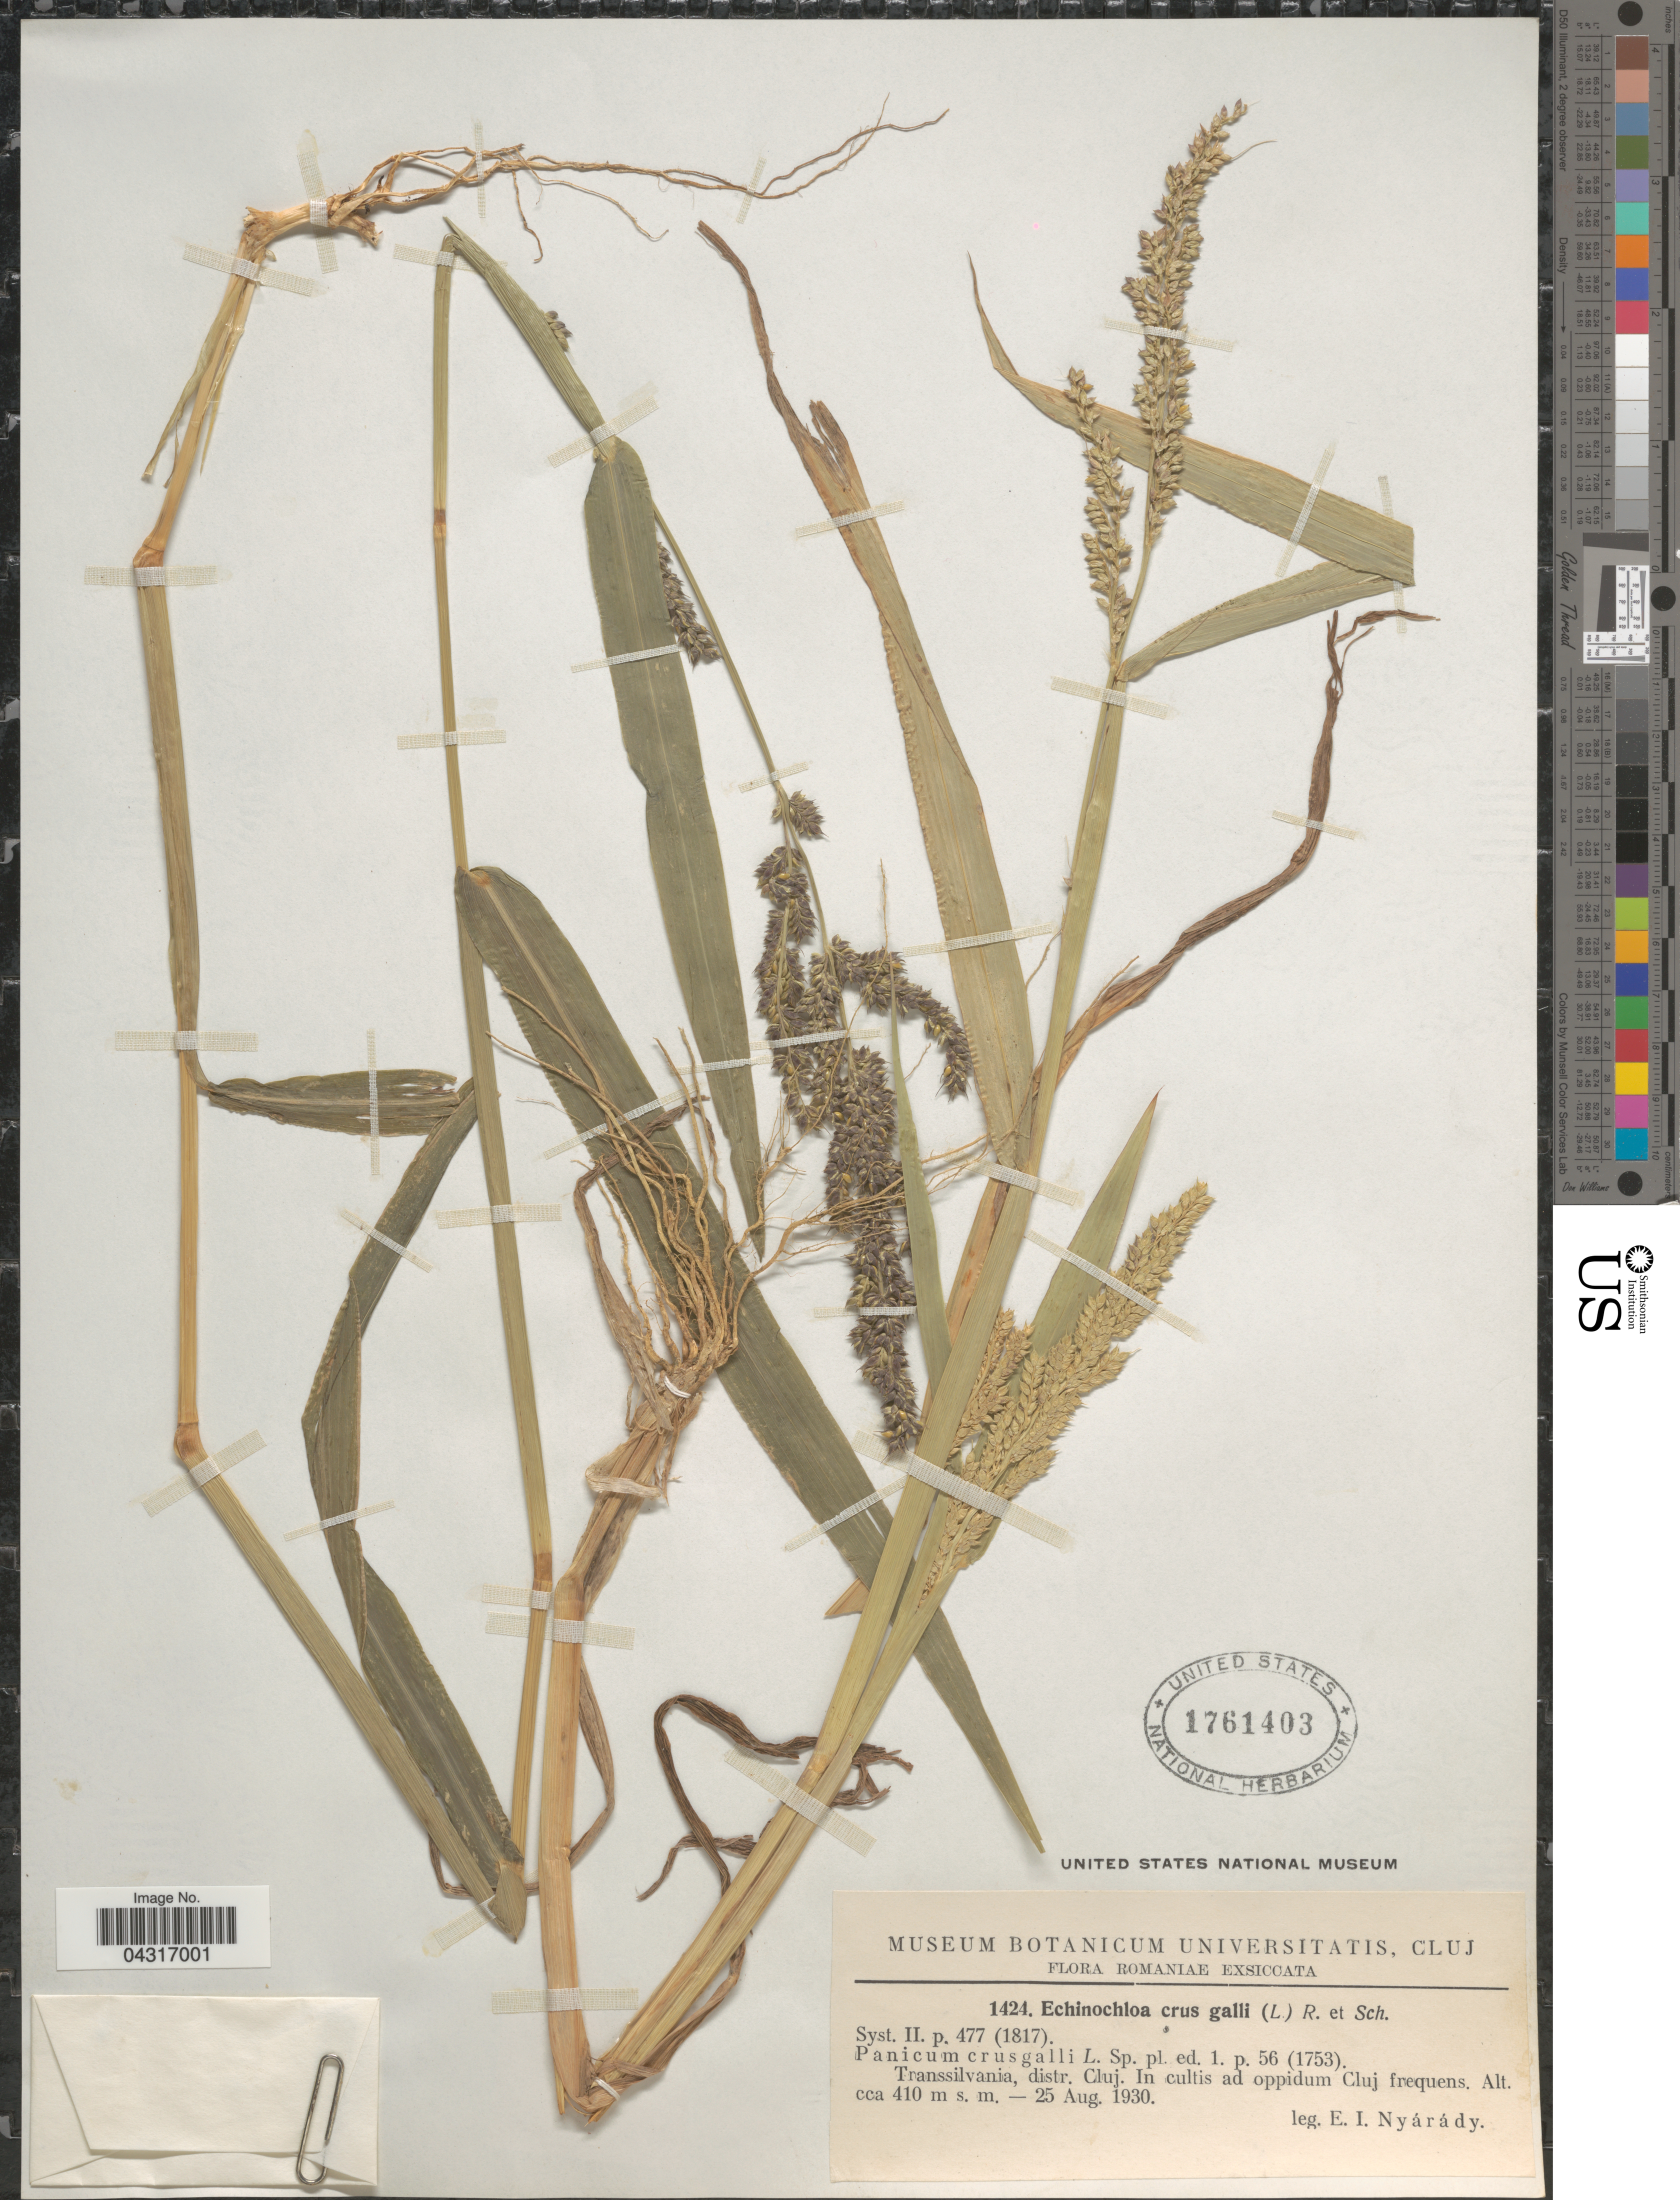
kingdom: Plantae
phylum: Tracheophyta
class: Liliopsida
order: Poales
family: Poaceae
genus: Echinochloa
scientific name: Echinochloa crus-galli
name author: (L.) P. Beauv.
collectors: E. Nyárády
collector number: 1424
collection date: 1930-08-25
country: Romania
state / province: Cluj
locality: Romaniae. Transsilvania, distr. Cluj. In cultis ad oppidum Cluj frequens.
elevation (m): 410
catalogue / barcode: US 1761403